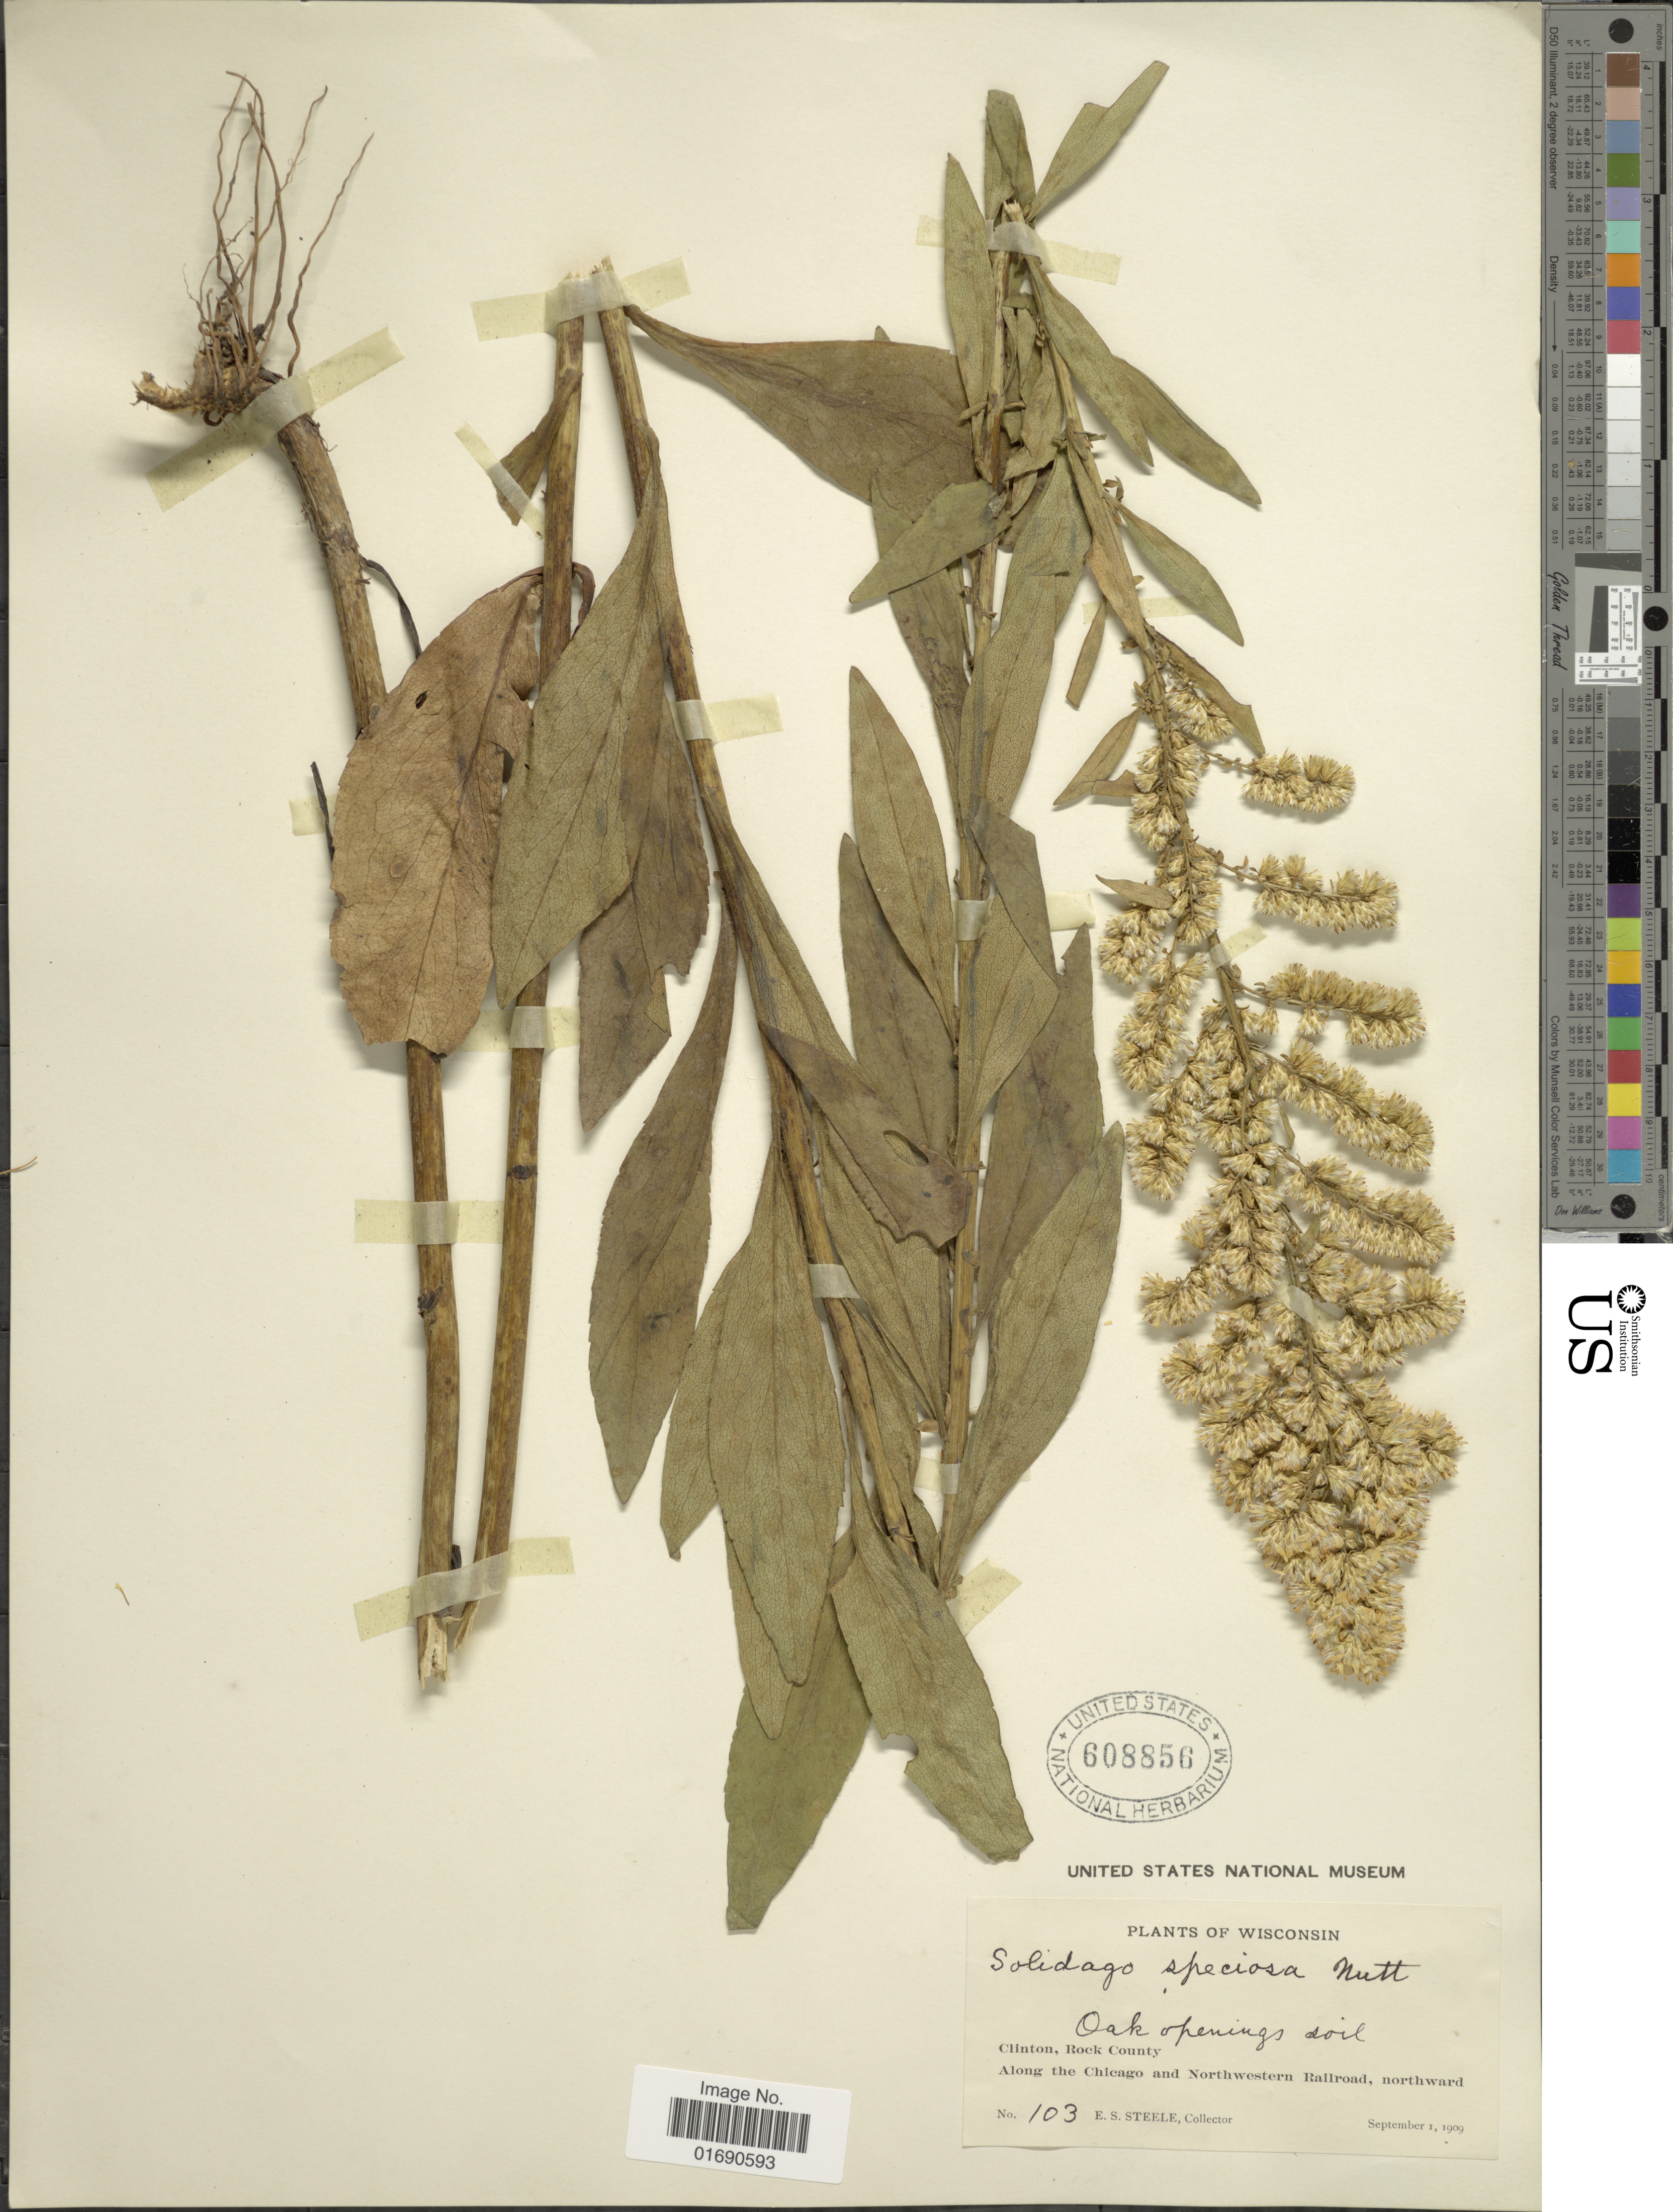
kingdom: Plantae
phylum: Tracheophyta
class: Magnoliopsida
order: Asterales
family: Asteraceae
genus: Solidago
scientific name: Solidago speciosa var. angustata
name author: Torr. & A. Gray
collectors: E. Steele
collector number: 103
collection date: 1909-09-01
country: United States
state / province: Wisconsin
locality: Oak opening soil, Clinton, Rock County, Along the Chicago and Northwestern Railroad, northward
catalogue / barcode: US 608856